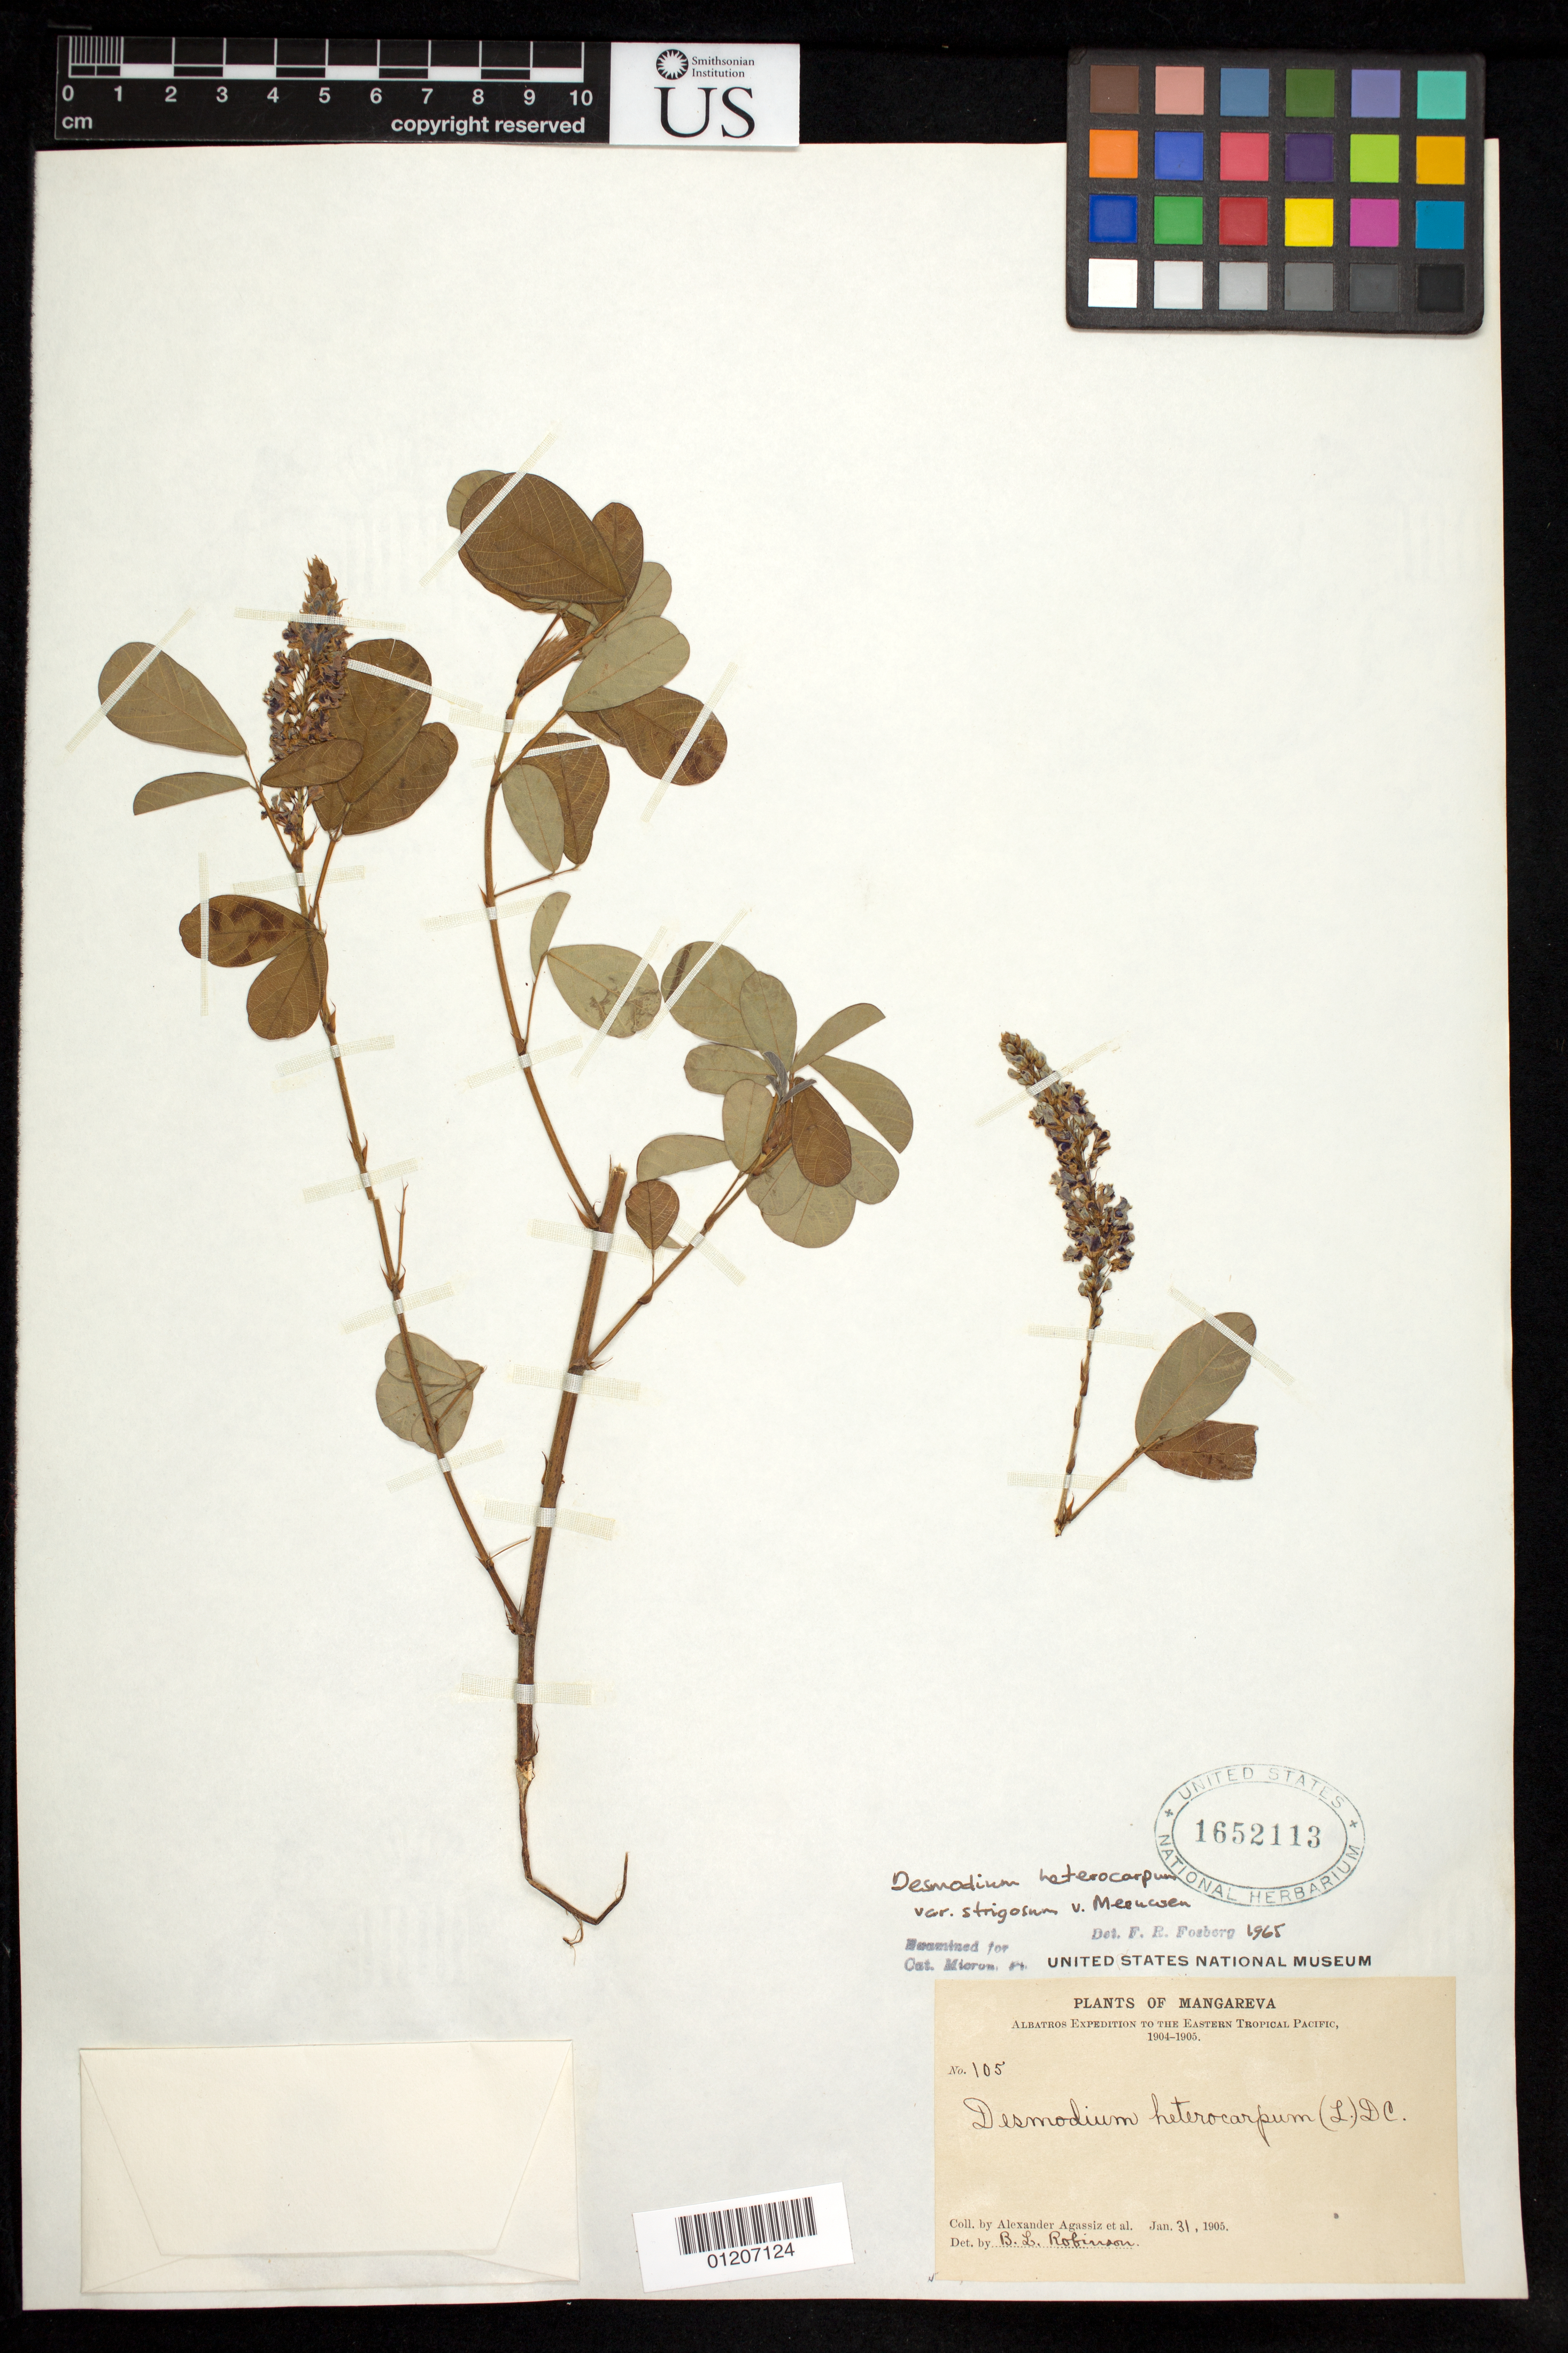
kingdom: Plantae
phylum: Tracheophyta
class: Magnoliopsida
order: Fabales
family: Fabaceae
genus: Grona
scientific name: Grona heterocarpos var. strigosa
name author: (Meeuwen) H. Ohashi & K. Ohashi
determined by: Strong, Mark T., (BOT), Smithsonian Institution - National Museum of Natural History (UNITED STATES)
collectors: A. E. Agassiz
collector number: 105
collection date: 1905-01-31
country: French Polynesia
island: Mangareva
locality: Mangareva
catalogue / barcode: US 1652113